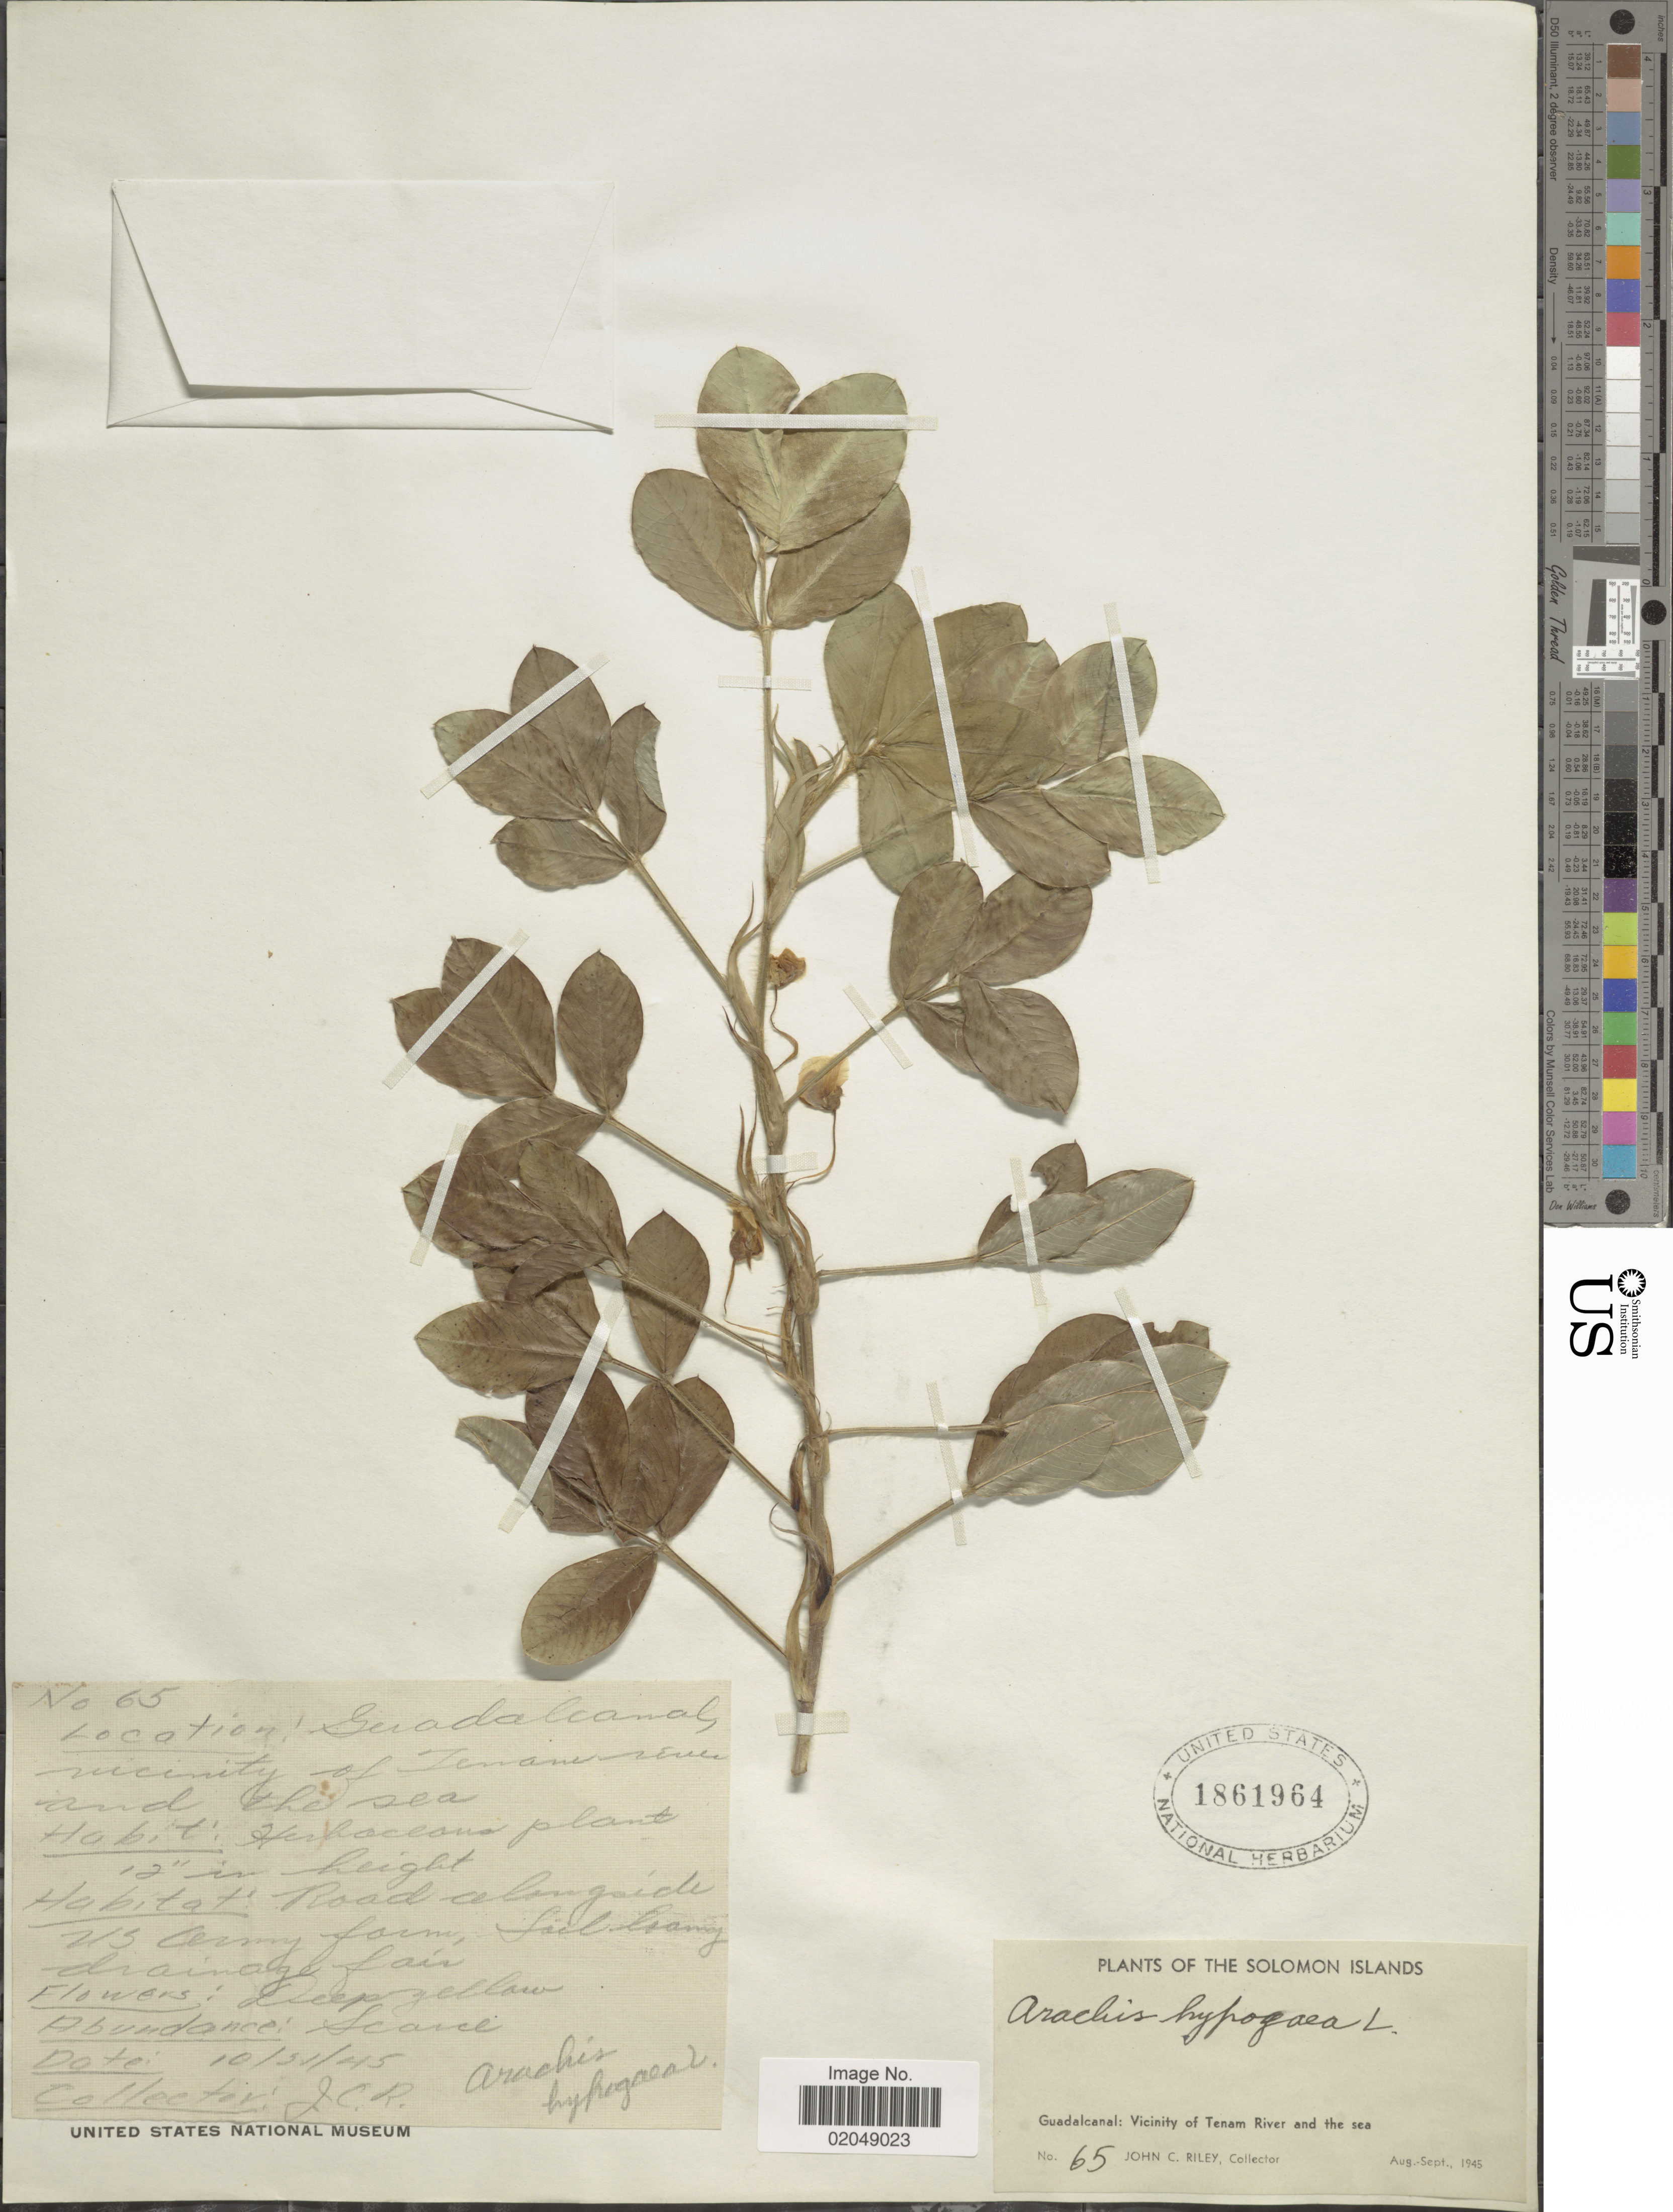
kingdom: Plantae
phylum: Tracheophyta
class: Magnoliopsida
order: Fabales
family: Fabaceae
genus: Arachis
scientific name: Arachis hypogaea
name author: L.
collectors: J. Riley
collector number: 65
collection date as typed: Transcribed d/m/y: 31/10/45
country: Solomon Islands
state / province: Solomon Islands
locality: Guadalcanal, Vicinity of Tenam River and the sea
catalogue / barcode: US 1861964